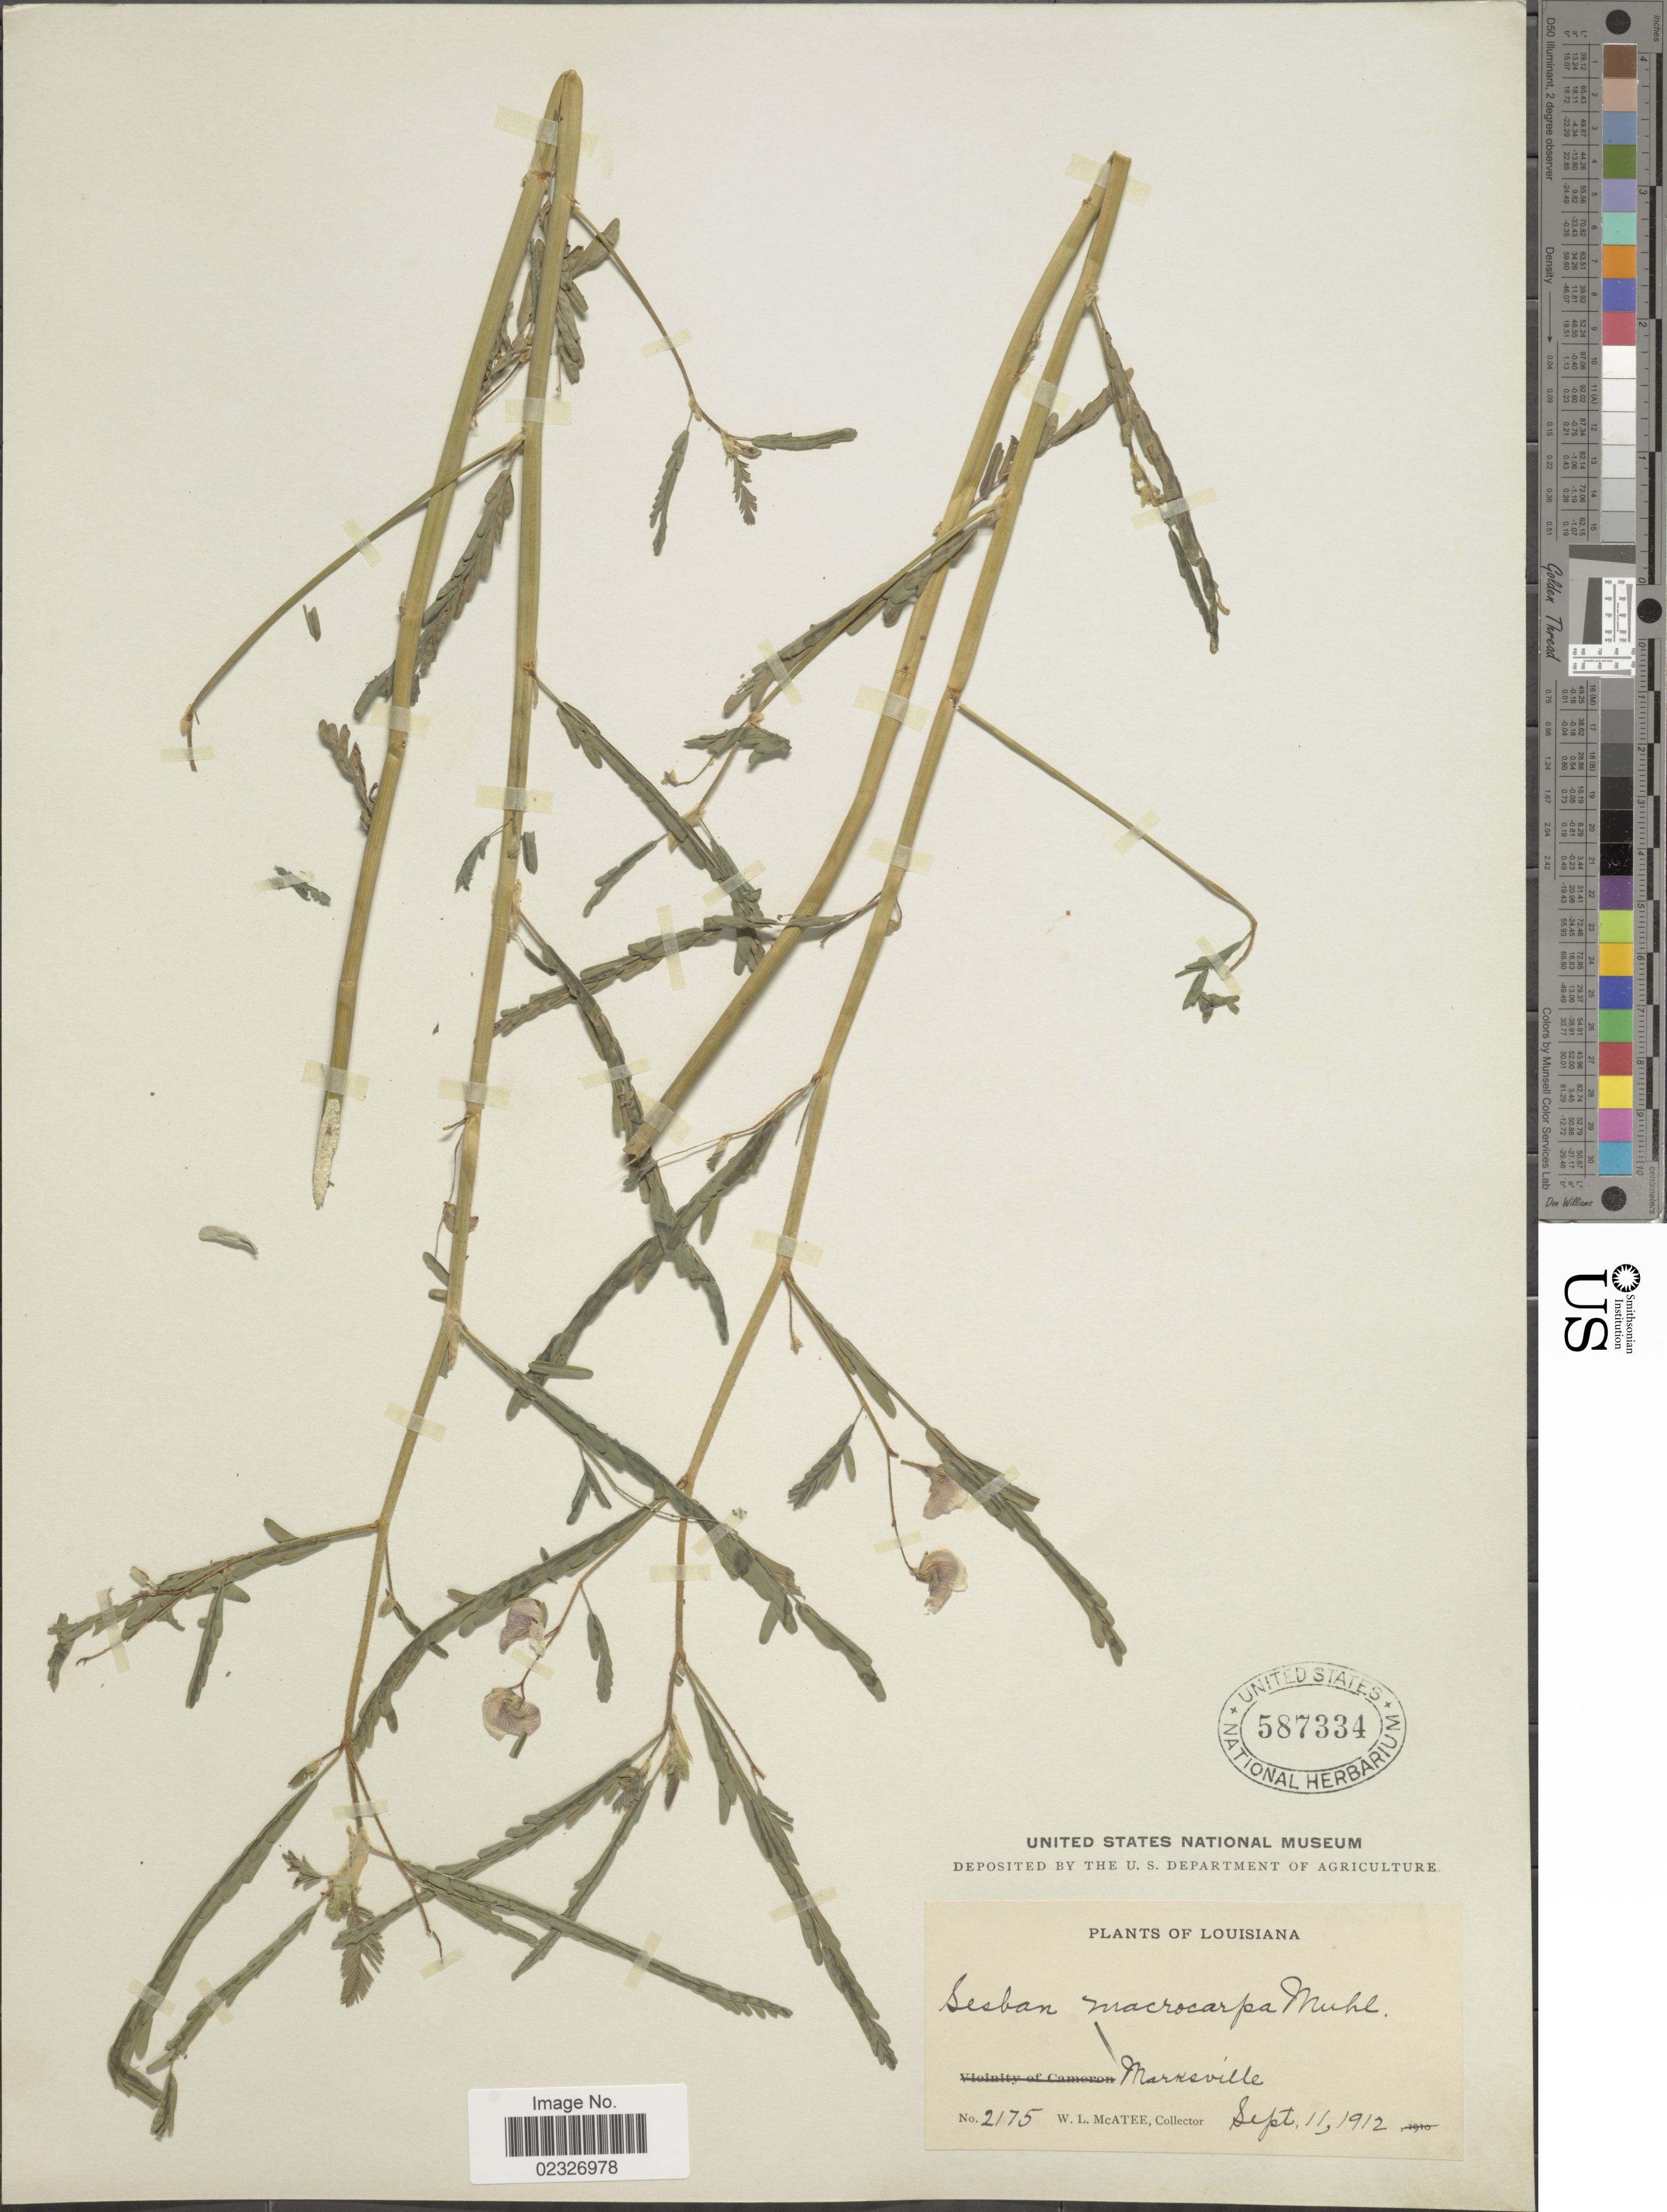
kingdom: Plantae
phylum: Tracheophyta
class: Magnoliopsida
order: Fabales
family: Fabaceae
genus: Sesbania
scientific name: Sesbania macrocarpa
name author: Raf.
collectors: W. McAtee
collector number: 2175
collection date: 1912-09-11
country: United States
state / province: Louisiana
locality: Marksville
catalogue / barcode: US 587334